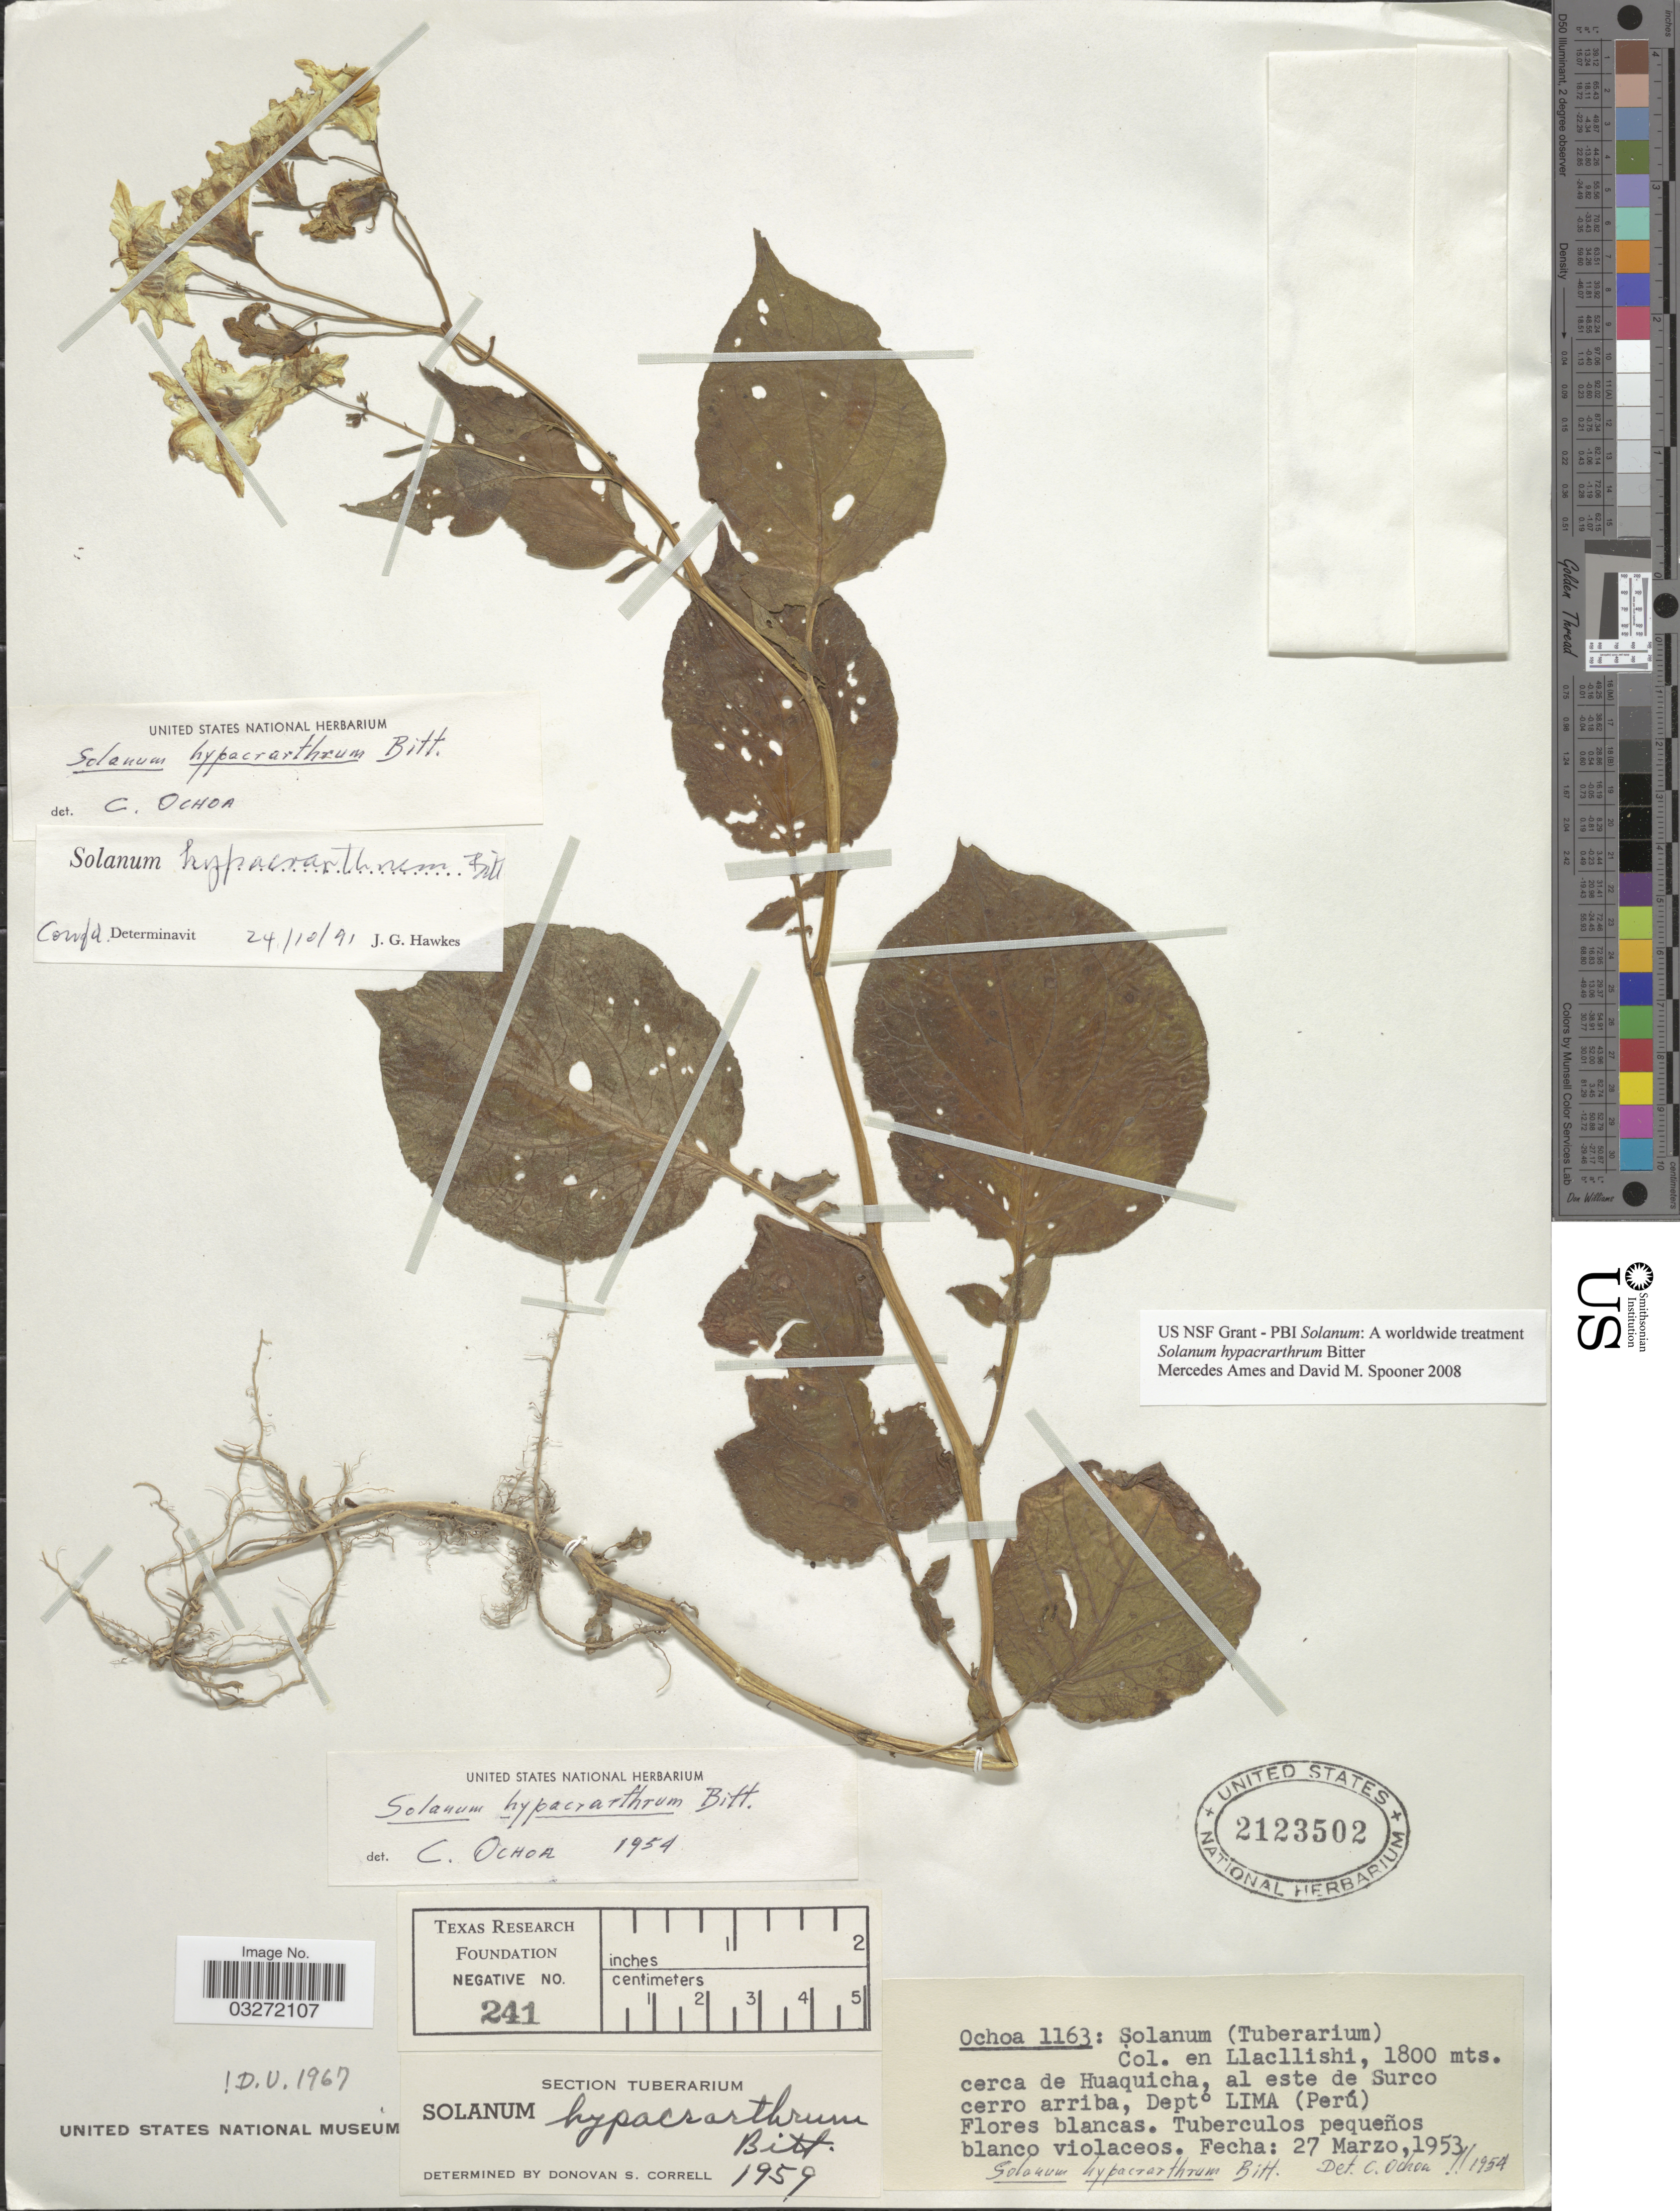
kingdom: Plantae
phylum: Tracheophyta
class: Magnoliopsida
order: Solanales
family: Solanaceae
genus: Solanum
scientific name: Solanum hypacrarthrum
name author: Bitter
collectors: -. Ochoa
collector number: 1163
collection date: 1953-03-27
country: Peru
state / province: Lima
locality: Col. en Llacllishi, cerca de Huaquicha, al este de Surco cerro arriba, Dept° Lima.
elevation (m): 1800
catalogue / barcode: US 2123502